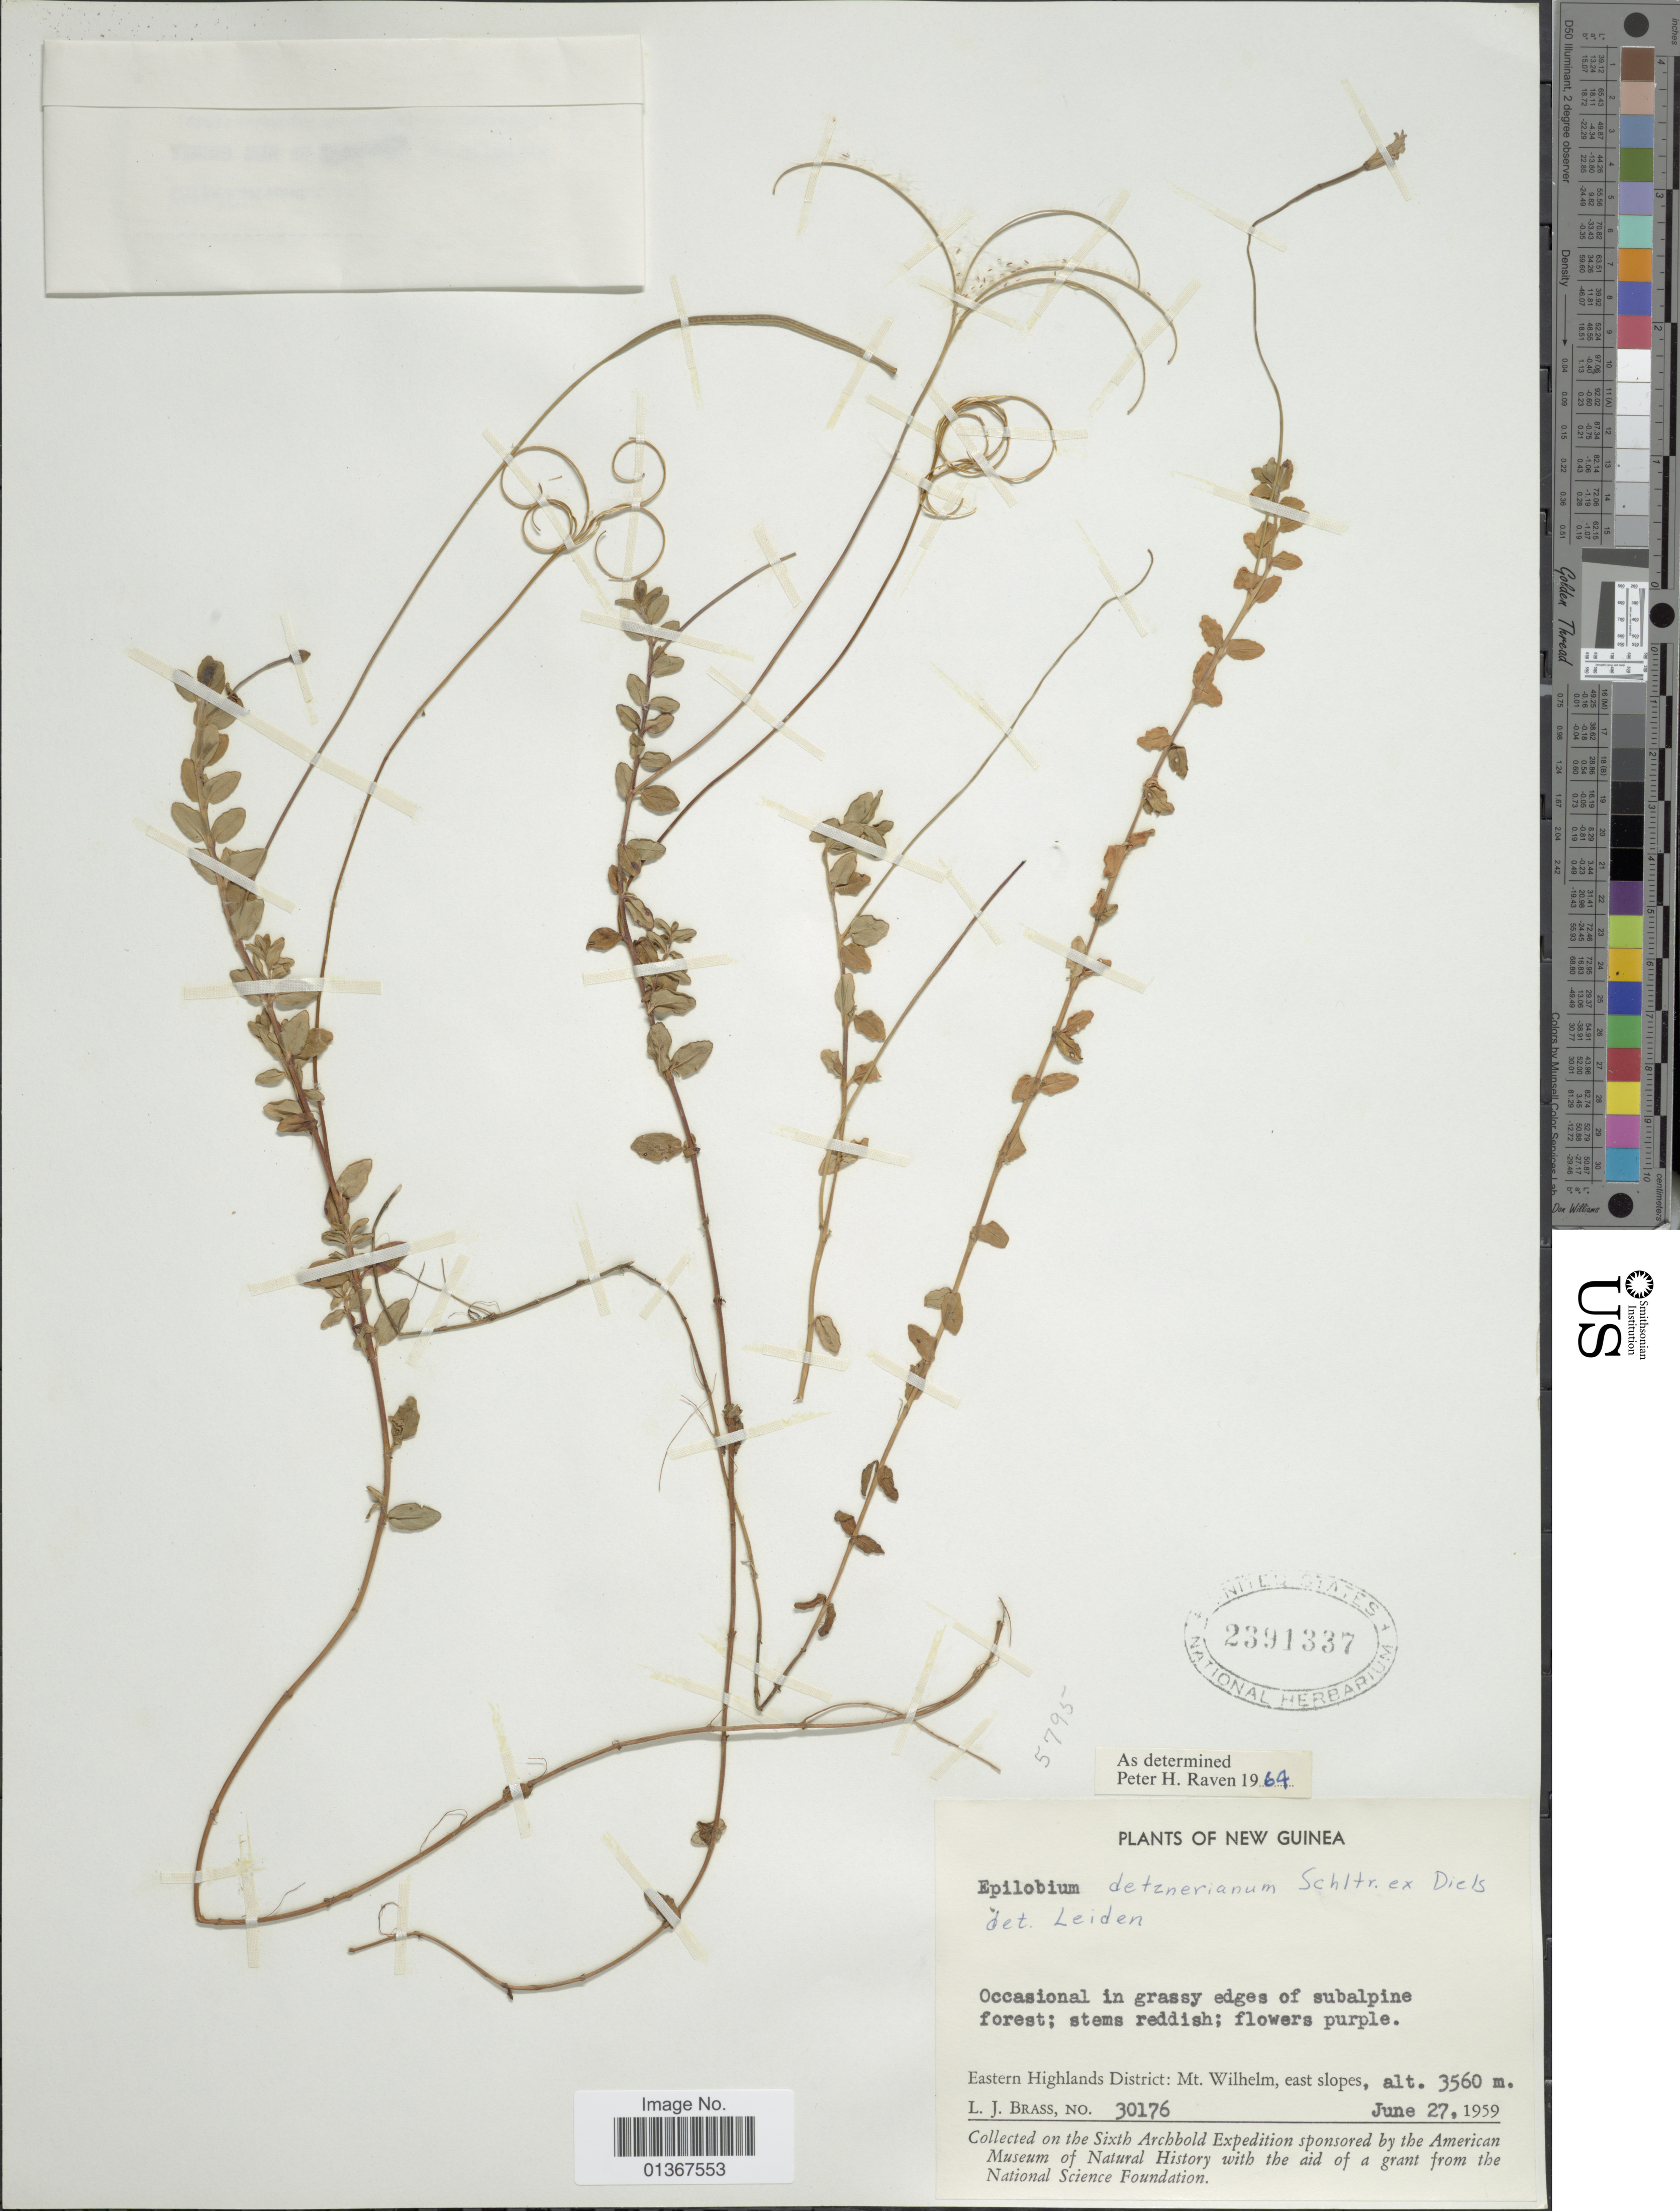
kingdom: Plantae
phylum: Tracheophyta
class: Magnoliopsida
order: Myrtales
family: Onagraceae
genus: Epilobium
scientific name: Epilobium detzneranum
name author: Schltr. ex Diels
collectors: L. J. Brass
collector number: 30176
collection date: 1959-06-27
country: Papua New Guinea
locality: Eastern Highlands District: Mt. Wilhelm, east slopes.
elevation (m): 3560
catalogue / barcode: US 2391337